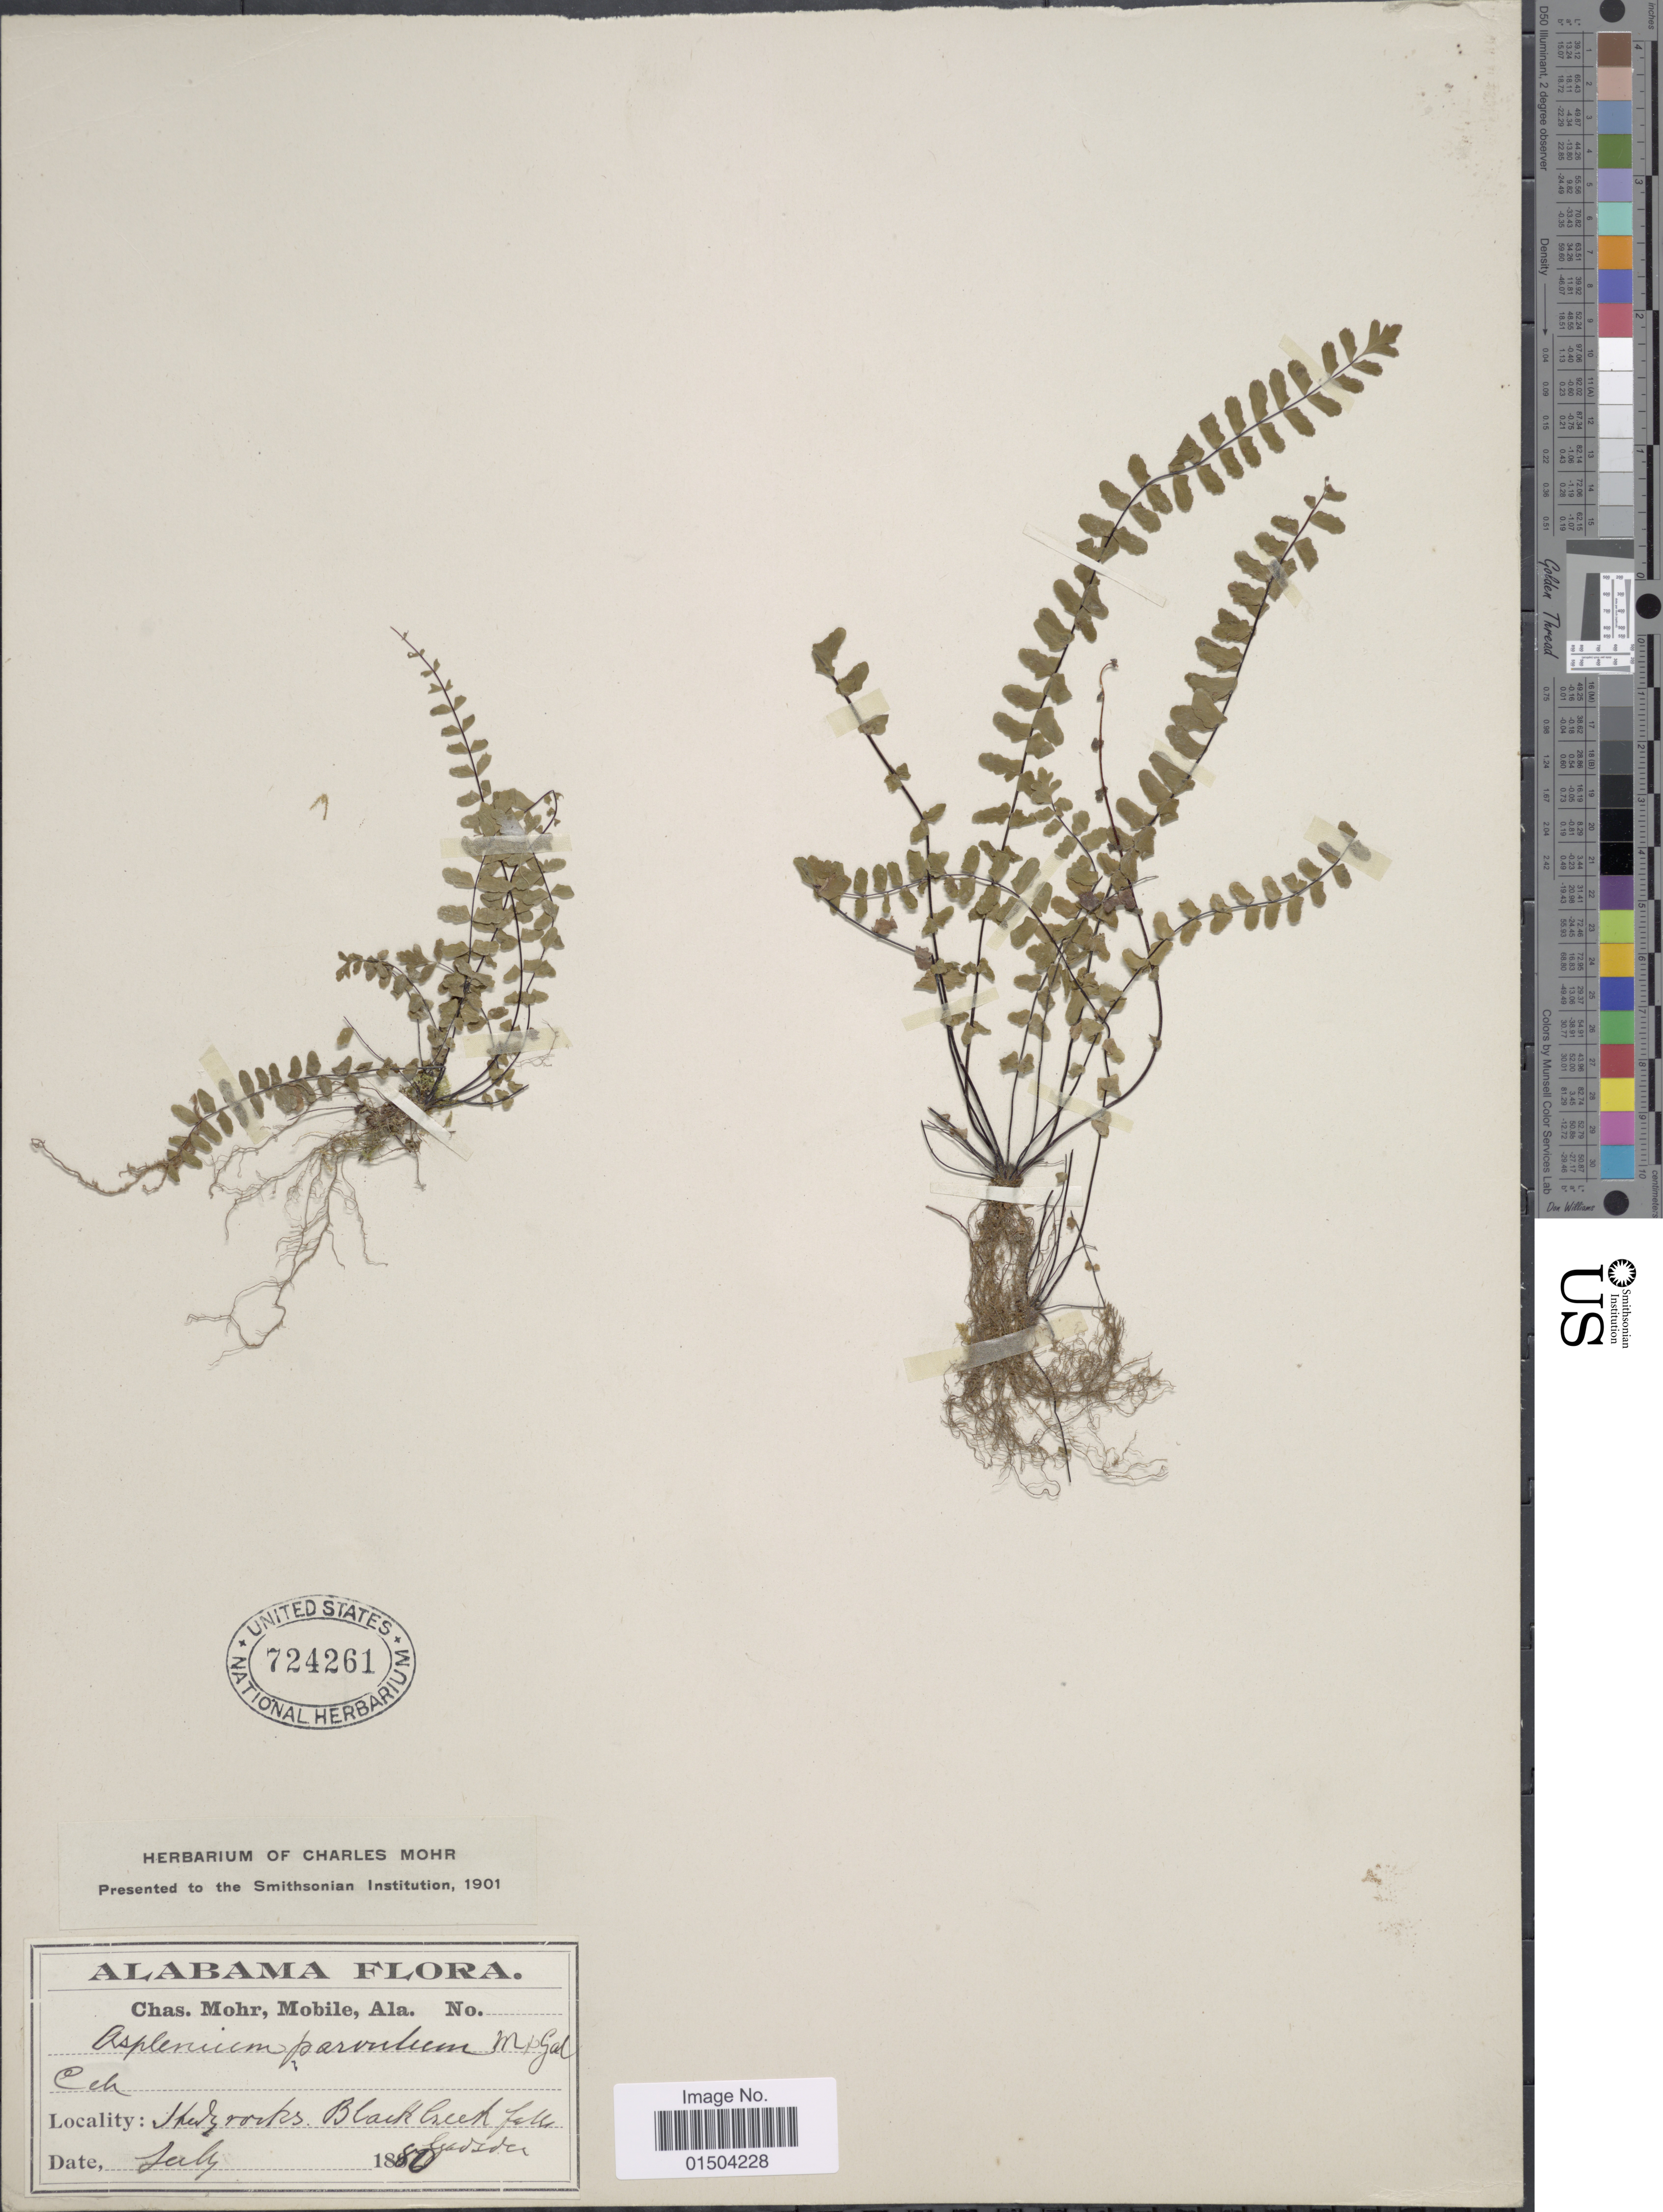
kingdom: Plantae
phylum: Tracheophyta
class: Polypodiopsida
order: Polypodiales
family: Aspleniaceae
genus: Asplenium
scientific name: Asplenium resiliens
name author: Kunze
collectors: C. T. Mohr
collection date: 1880-07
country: United States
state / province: Alabama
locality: Black Creek falls, Gadsden.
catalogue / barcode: US 724261